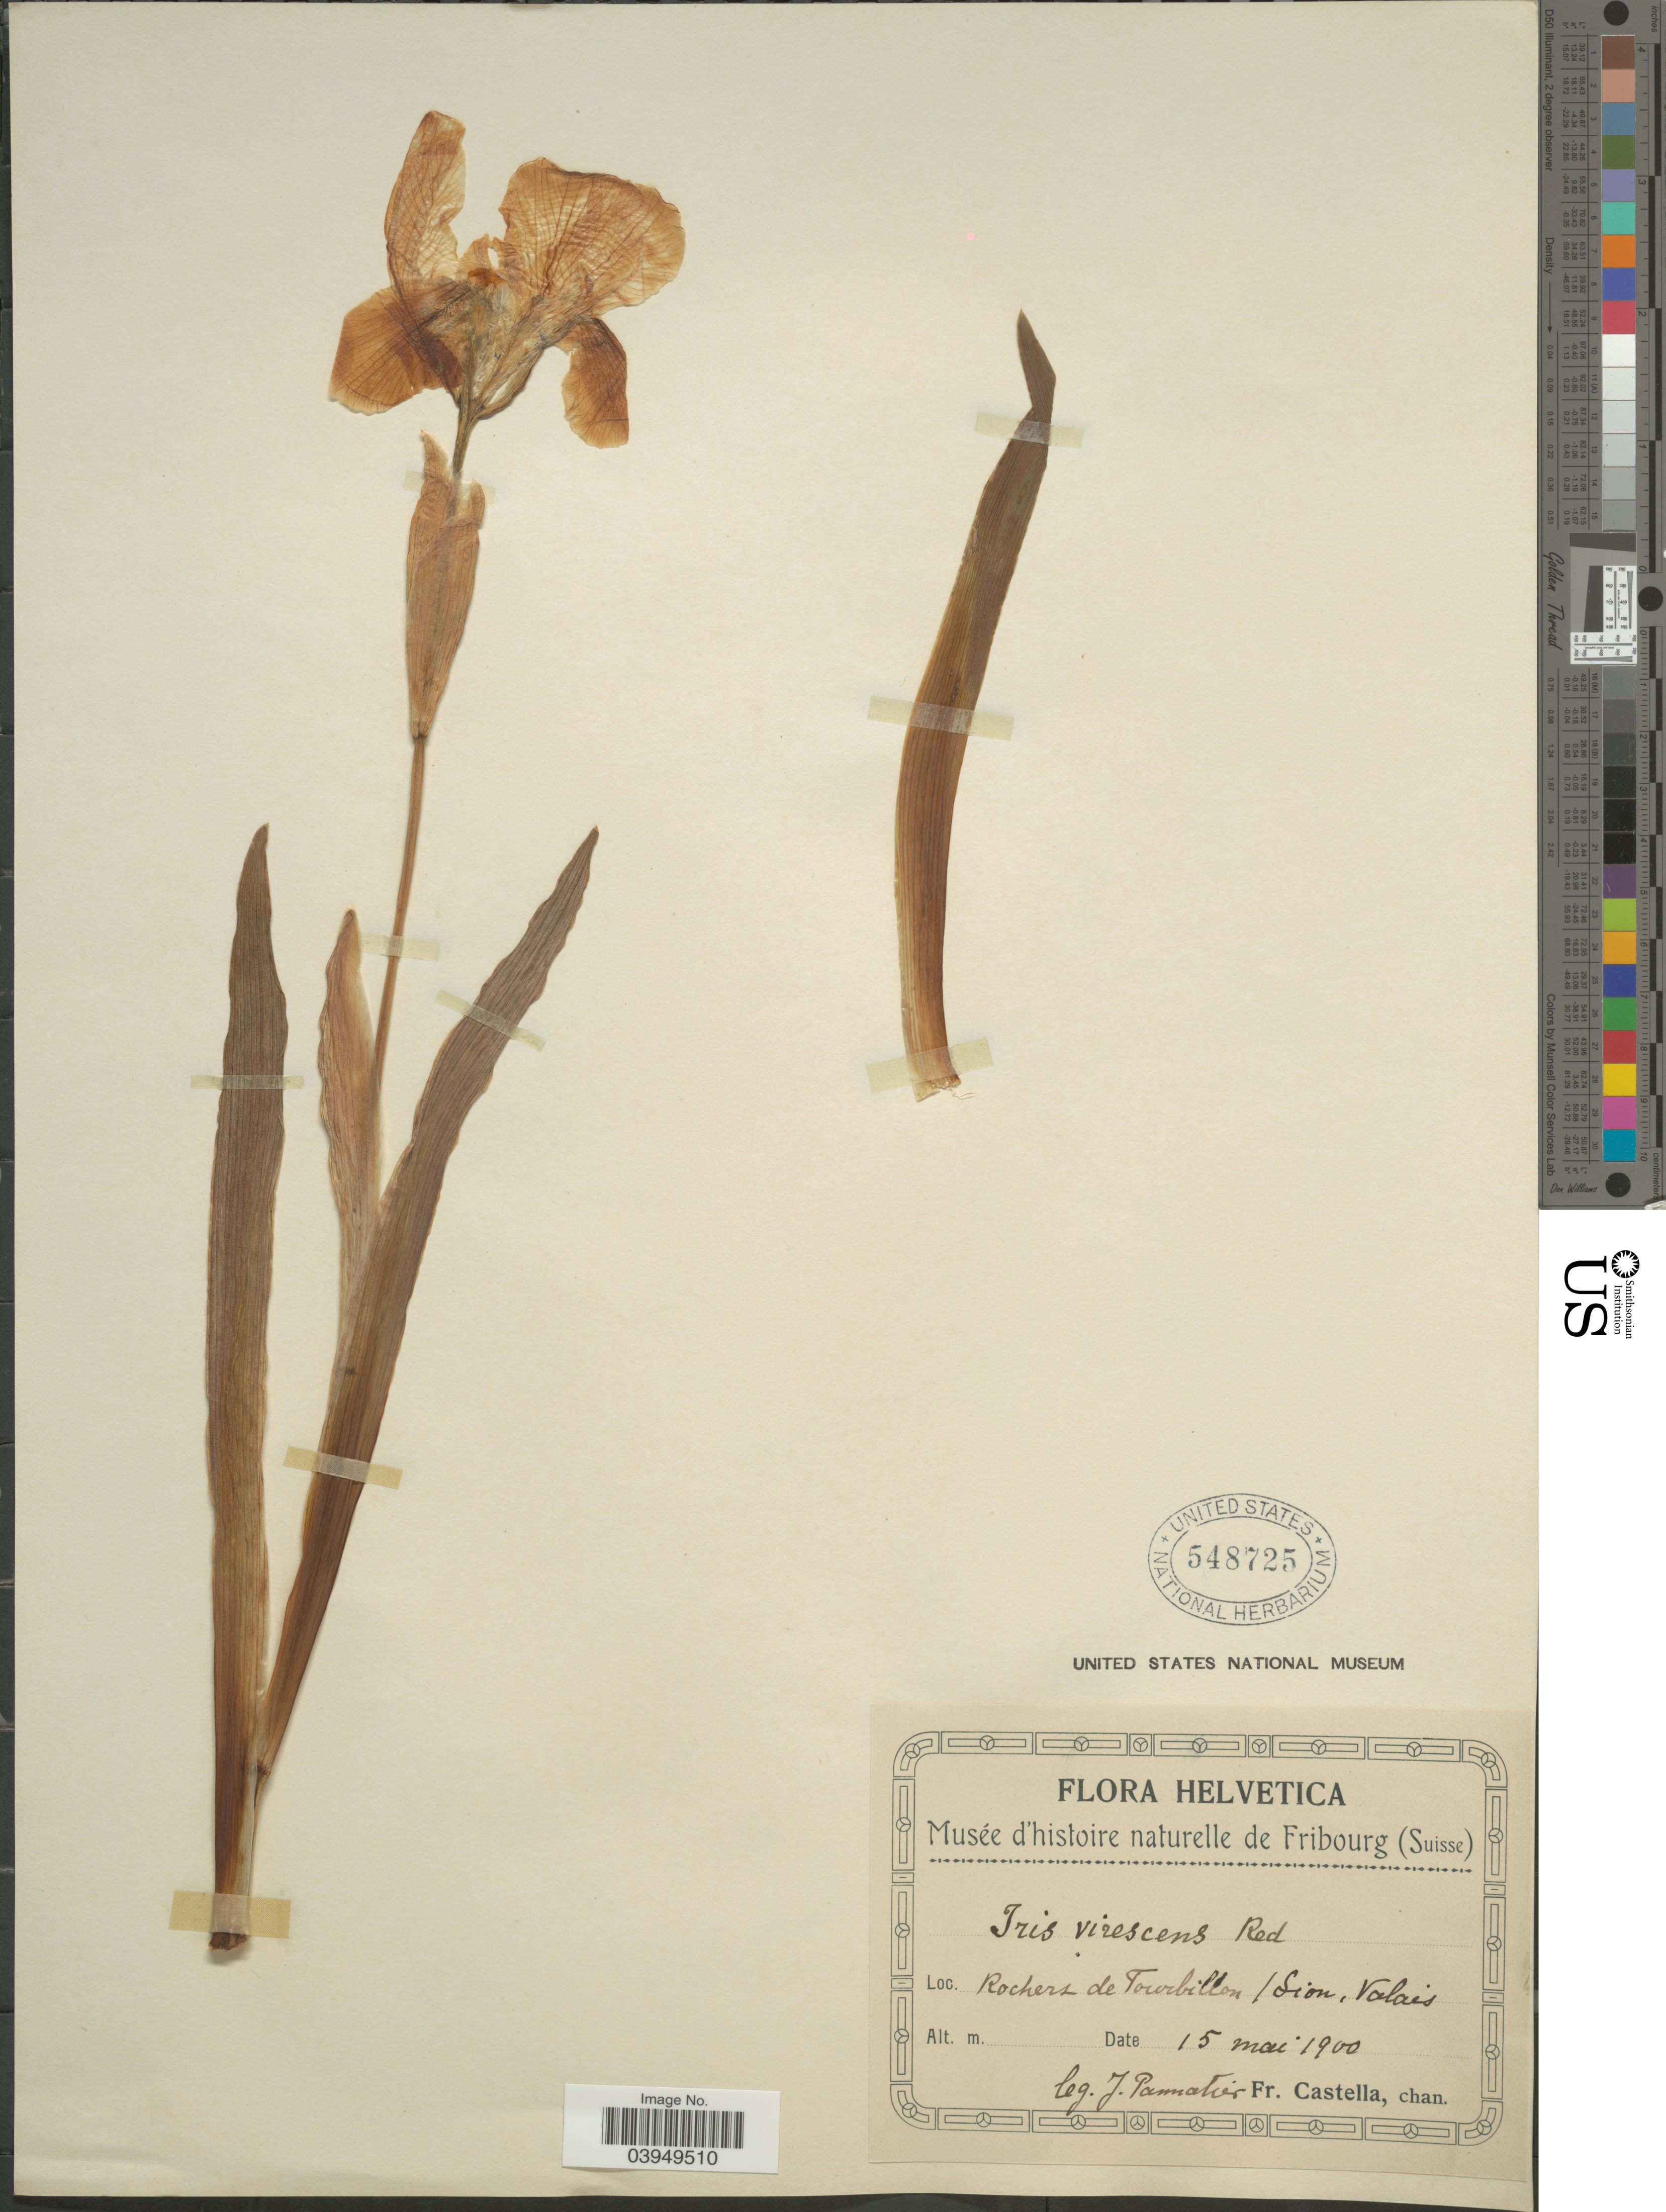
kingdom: Plantae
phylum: Tracheophyta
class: Liliopsida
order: Asparagales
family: Iridaceae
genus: Iris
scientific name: Iris virescens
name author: F. Delaroche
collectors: J. Pannatier & Fr. Castella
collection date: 1900-05-15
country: Switzerland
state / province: Valais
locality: Helvetica. Rochers de Tourbillon / Sion.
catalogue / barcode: US 548725